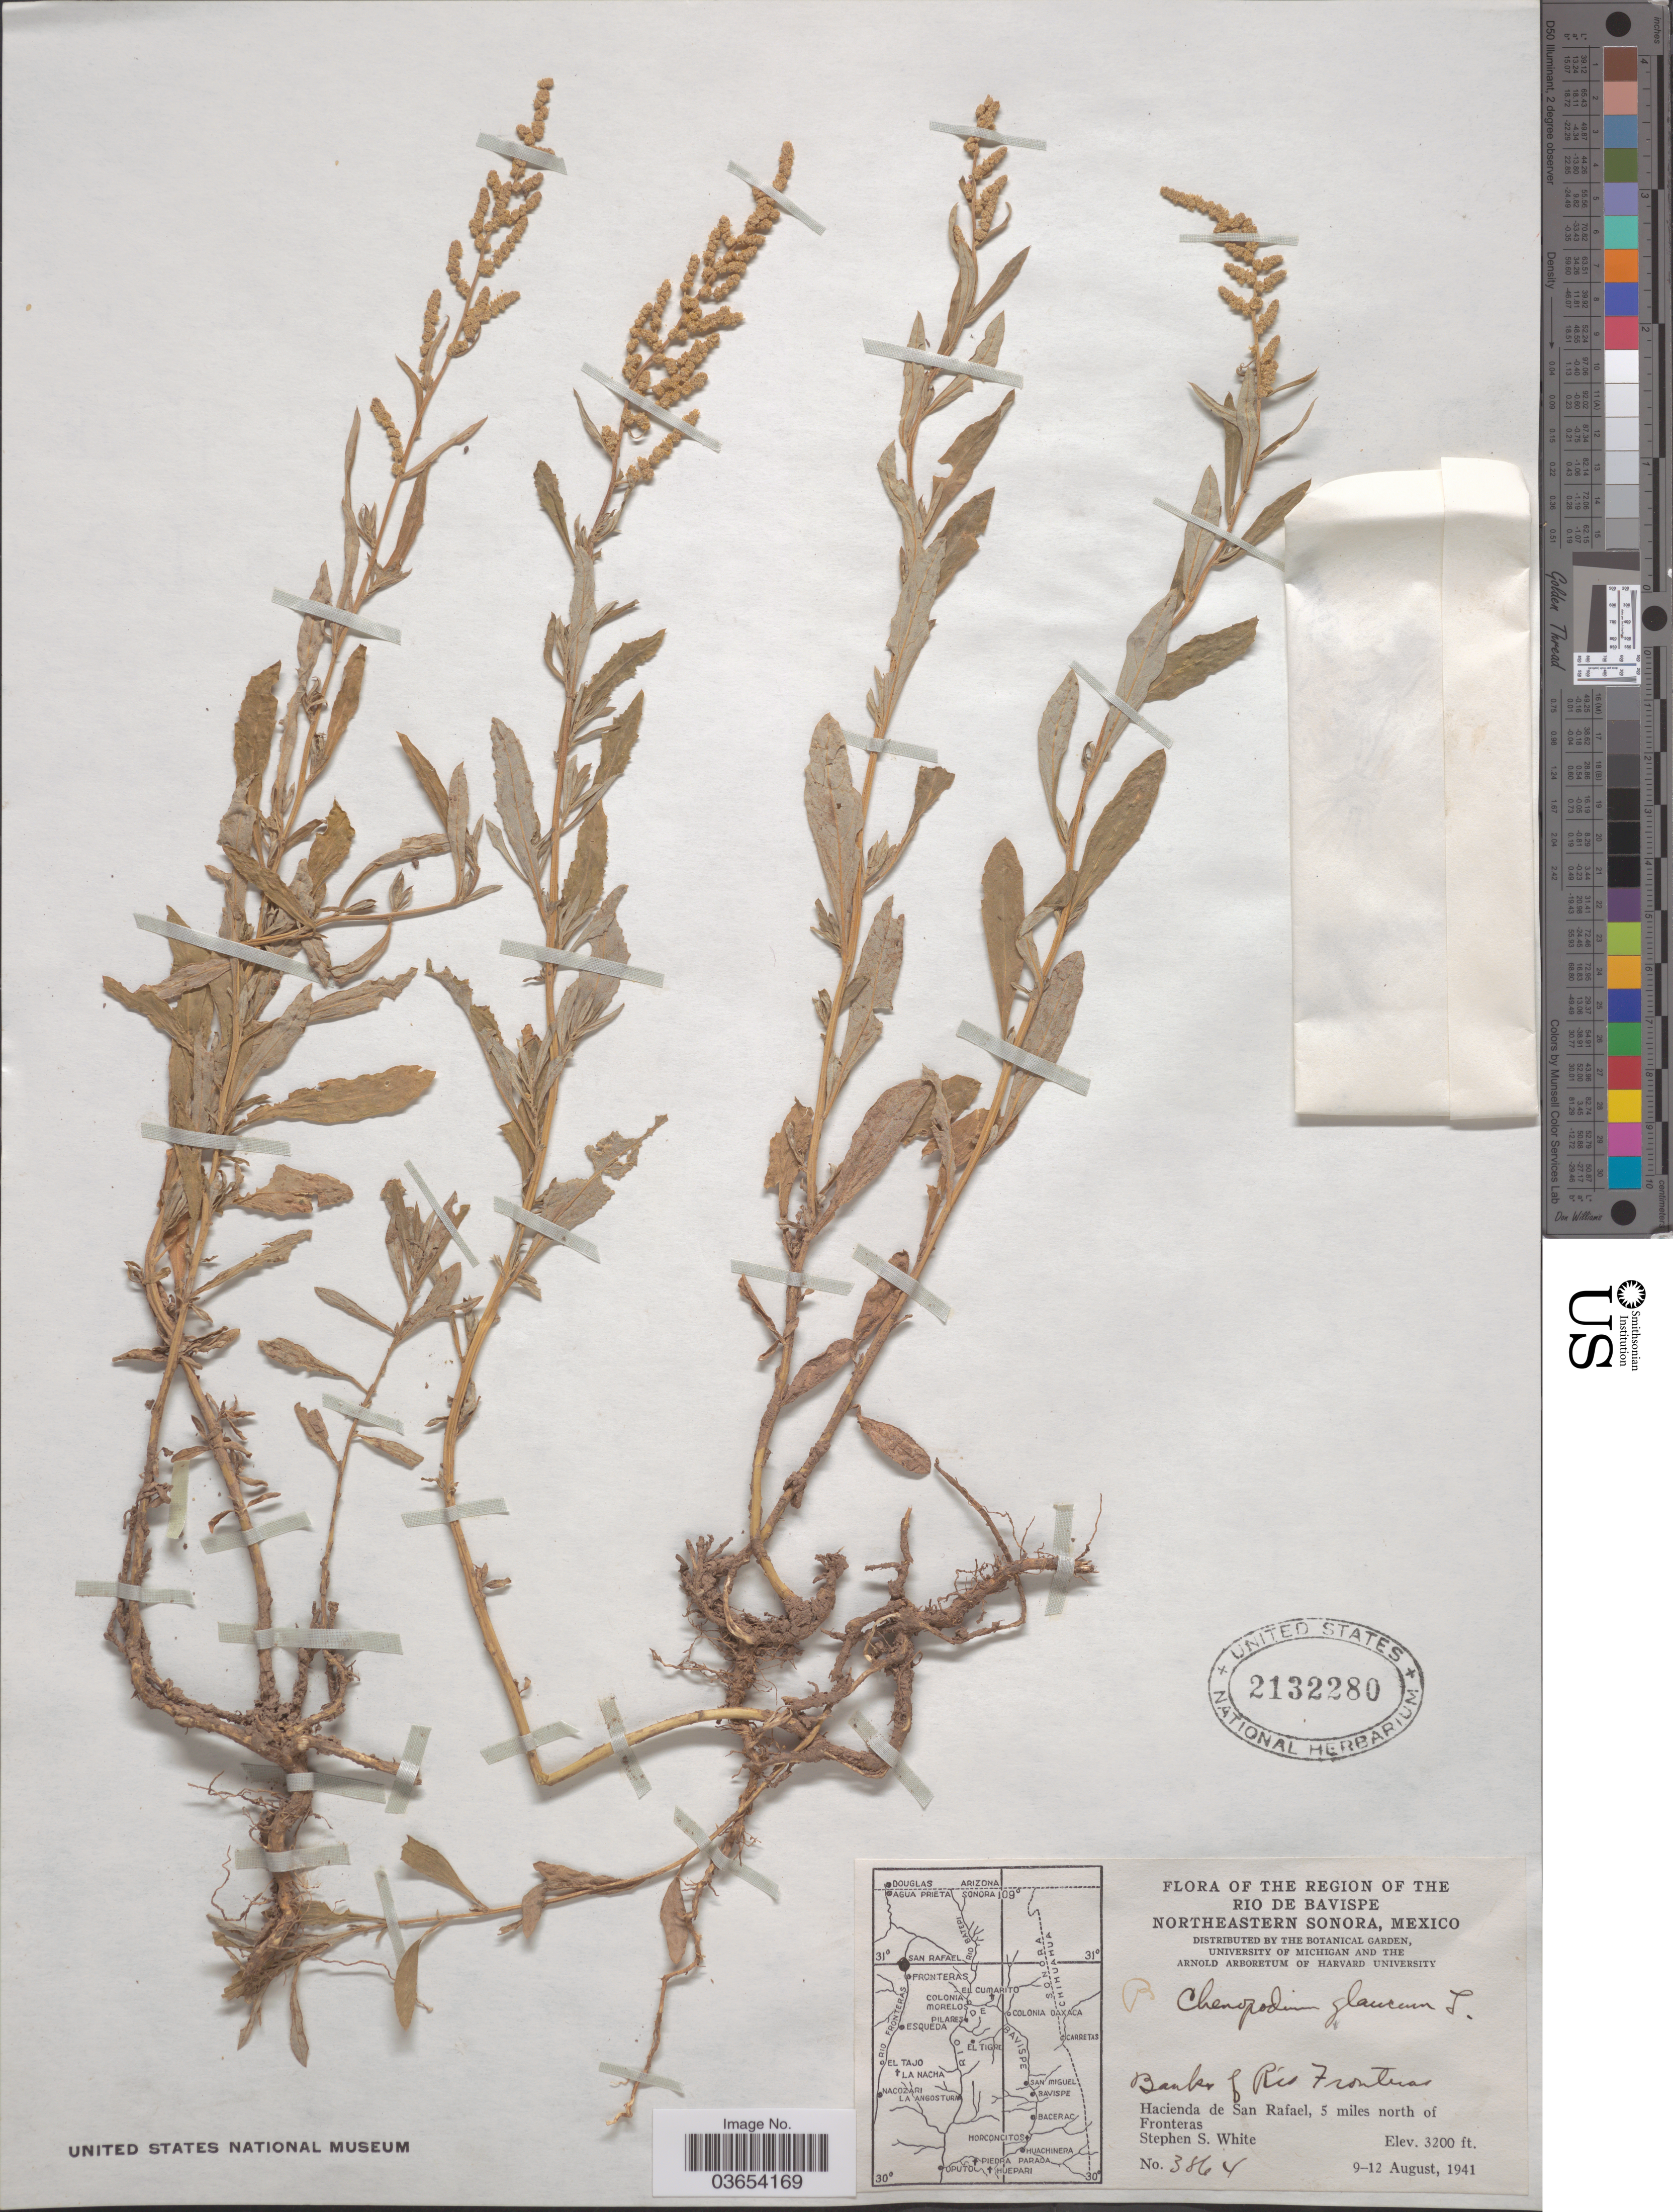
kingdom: Plantae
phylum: Tracheophyta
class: Magnoliopsida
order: Caryophyllales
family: Amaranthaceae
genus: Chenopodium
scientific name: Chenopodium glaucum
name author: L.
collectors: S. S. White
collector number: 3864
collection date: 1941-08-09/1941-08-12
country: Mexico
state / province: Sonora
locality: The Region of the Rio de Bavispe. Northeastern Sonora. Banks of Río Fronteras. Hacienda de San Rafael, 5 miles north of Fronteras.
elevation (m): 975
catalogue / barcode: US 2132280